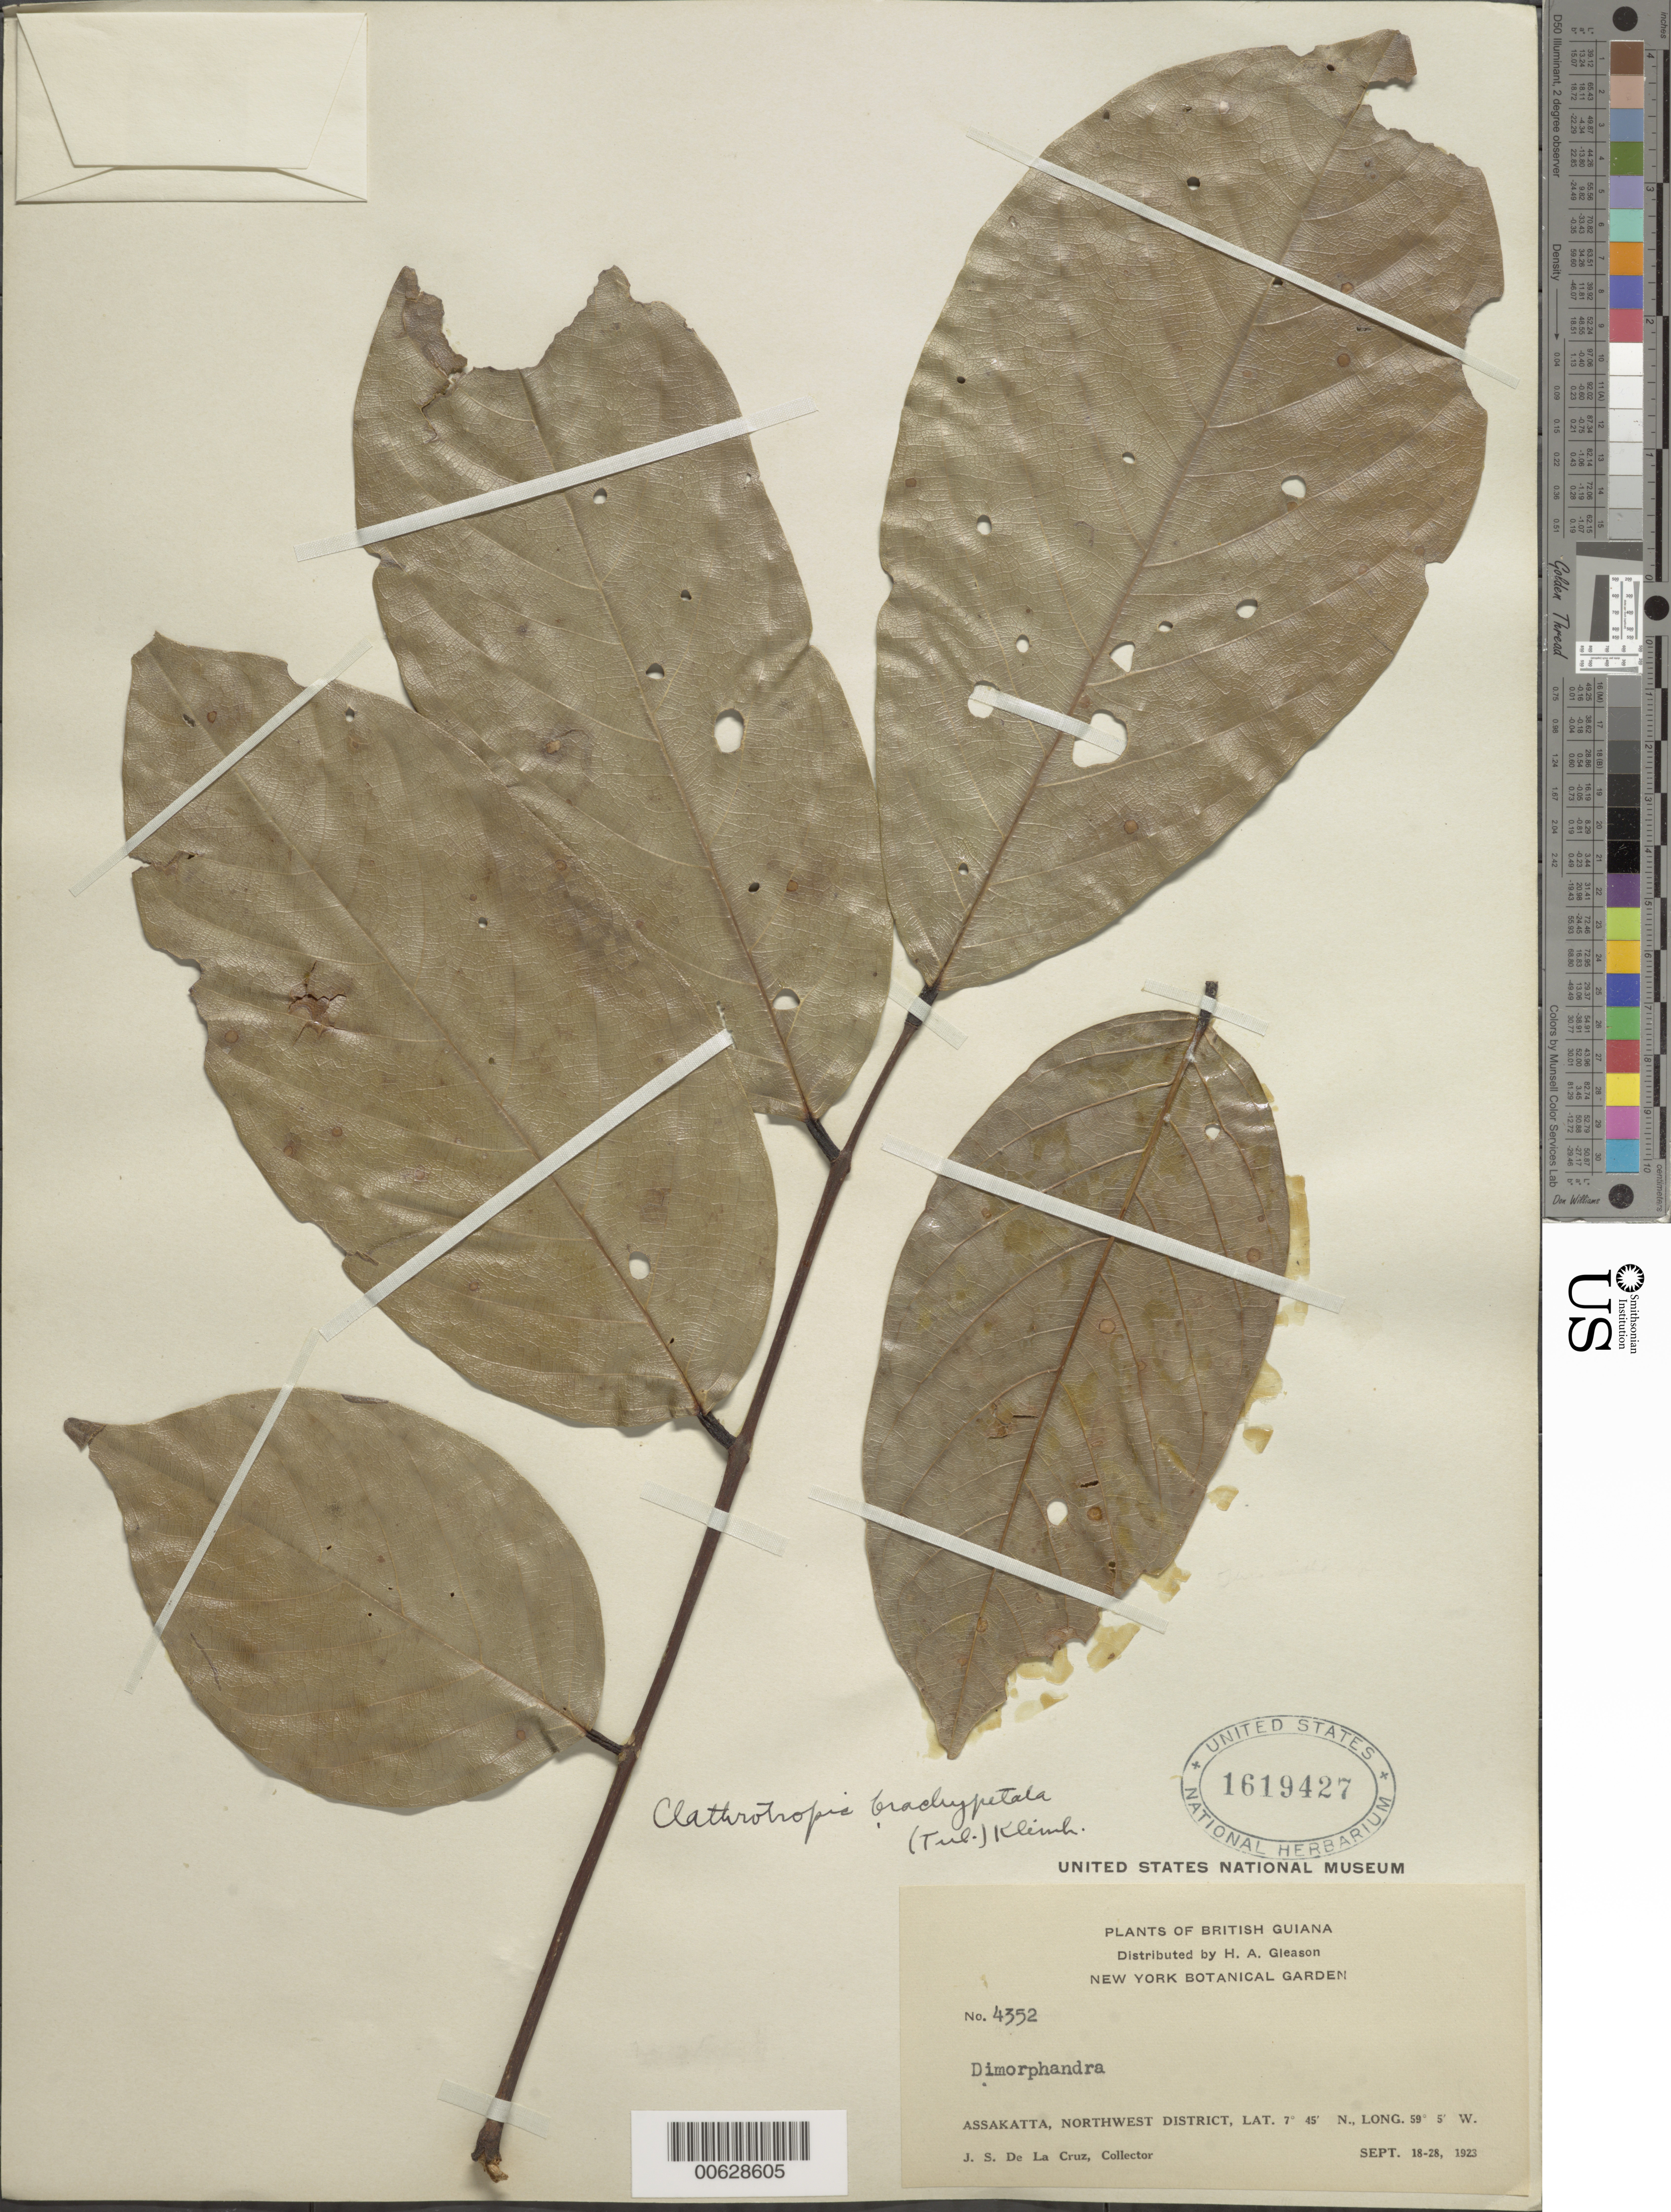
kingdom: Plantae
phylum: Tracheophyta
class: Magnoliopsida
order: Fabales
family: Fabaceae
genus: Clathrotropis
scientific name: Clathrotropis brachypetala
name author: (Tul.) Kleinh.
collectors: J. S. de la Cruz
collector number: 4352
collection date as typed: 18-Sep-23 to 28-Sep-23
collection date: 1923-09-18/1923-09-28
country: Guyana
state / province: Barima-Waini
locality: Assakatta, NW District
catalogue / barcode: US 1619427